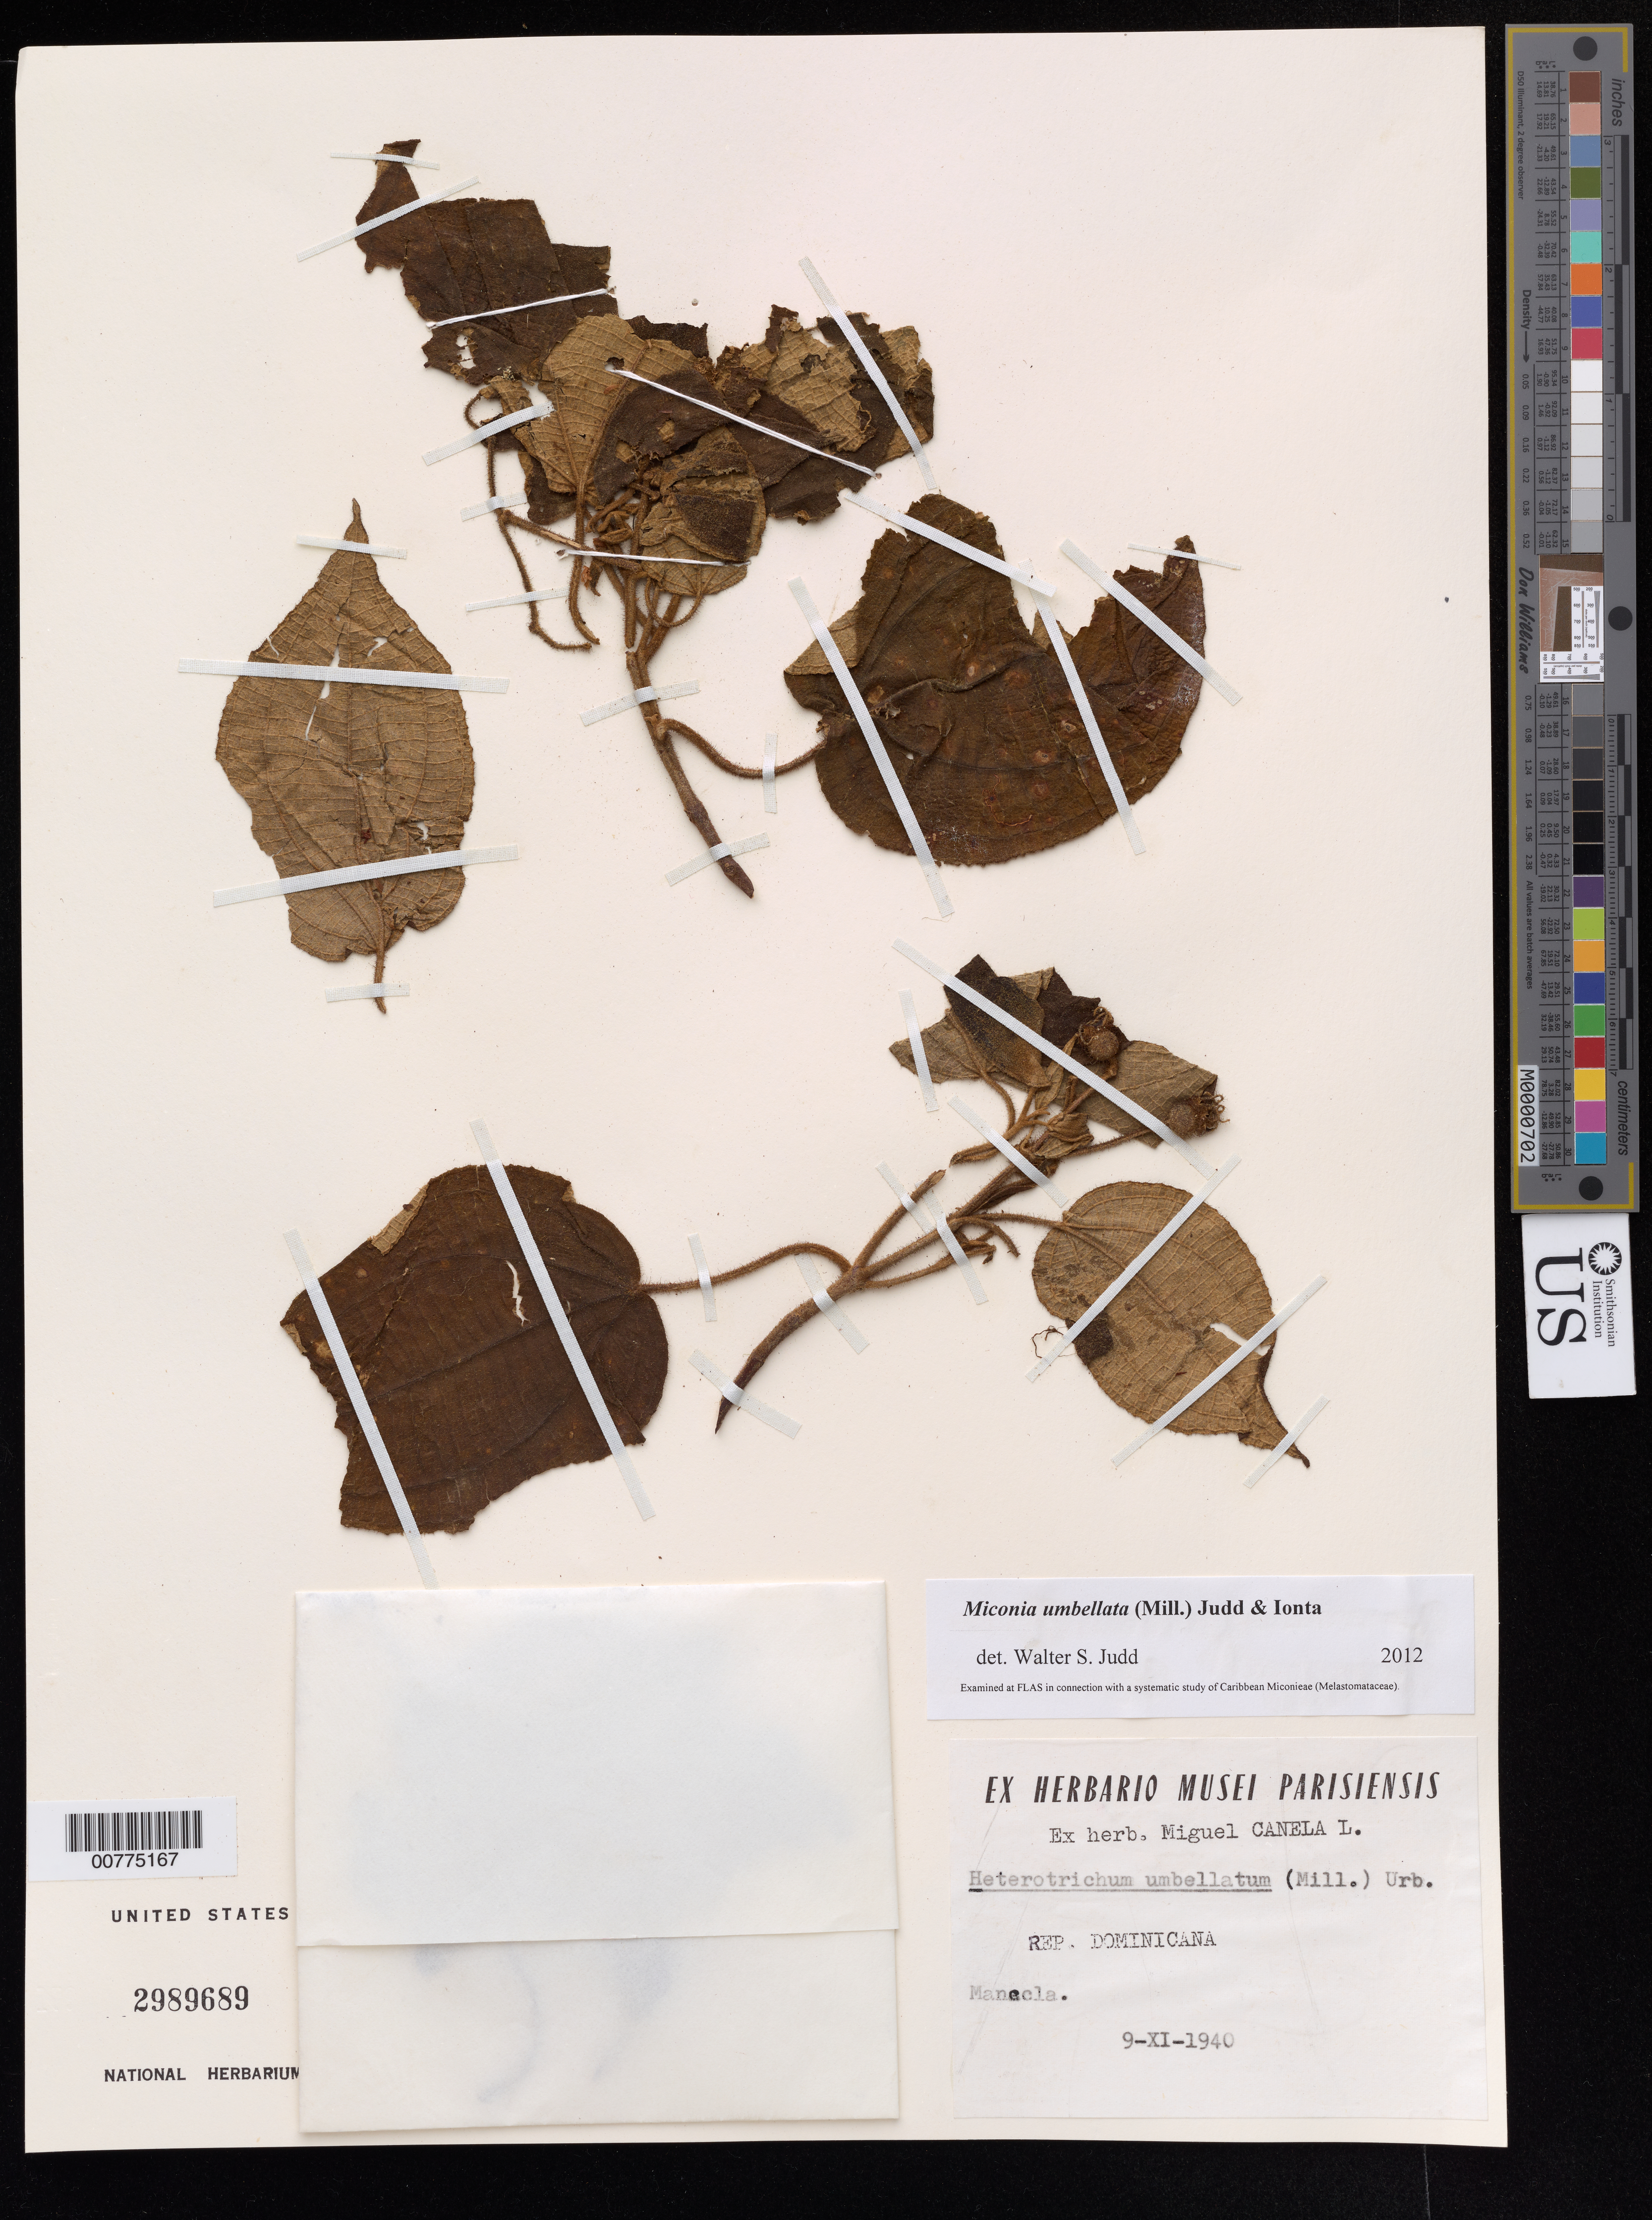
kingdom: Plantae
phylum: Tracheophyta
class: Magnoliopsida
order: Myrtales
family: Melastomataceae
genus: Miconia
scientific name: Miconia umbellata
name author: (Mill.) Judd & Ionta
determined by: Judd, Walter S.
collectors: M. Canela Lazaro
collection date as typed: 09 Nov 1940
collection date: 1940-11-09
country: Dominican Republic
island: Hispaniola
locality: Manacla.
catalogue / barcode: US 2989689